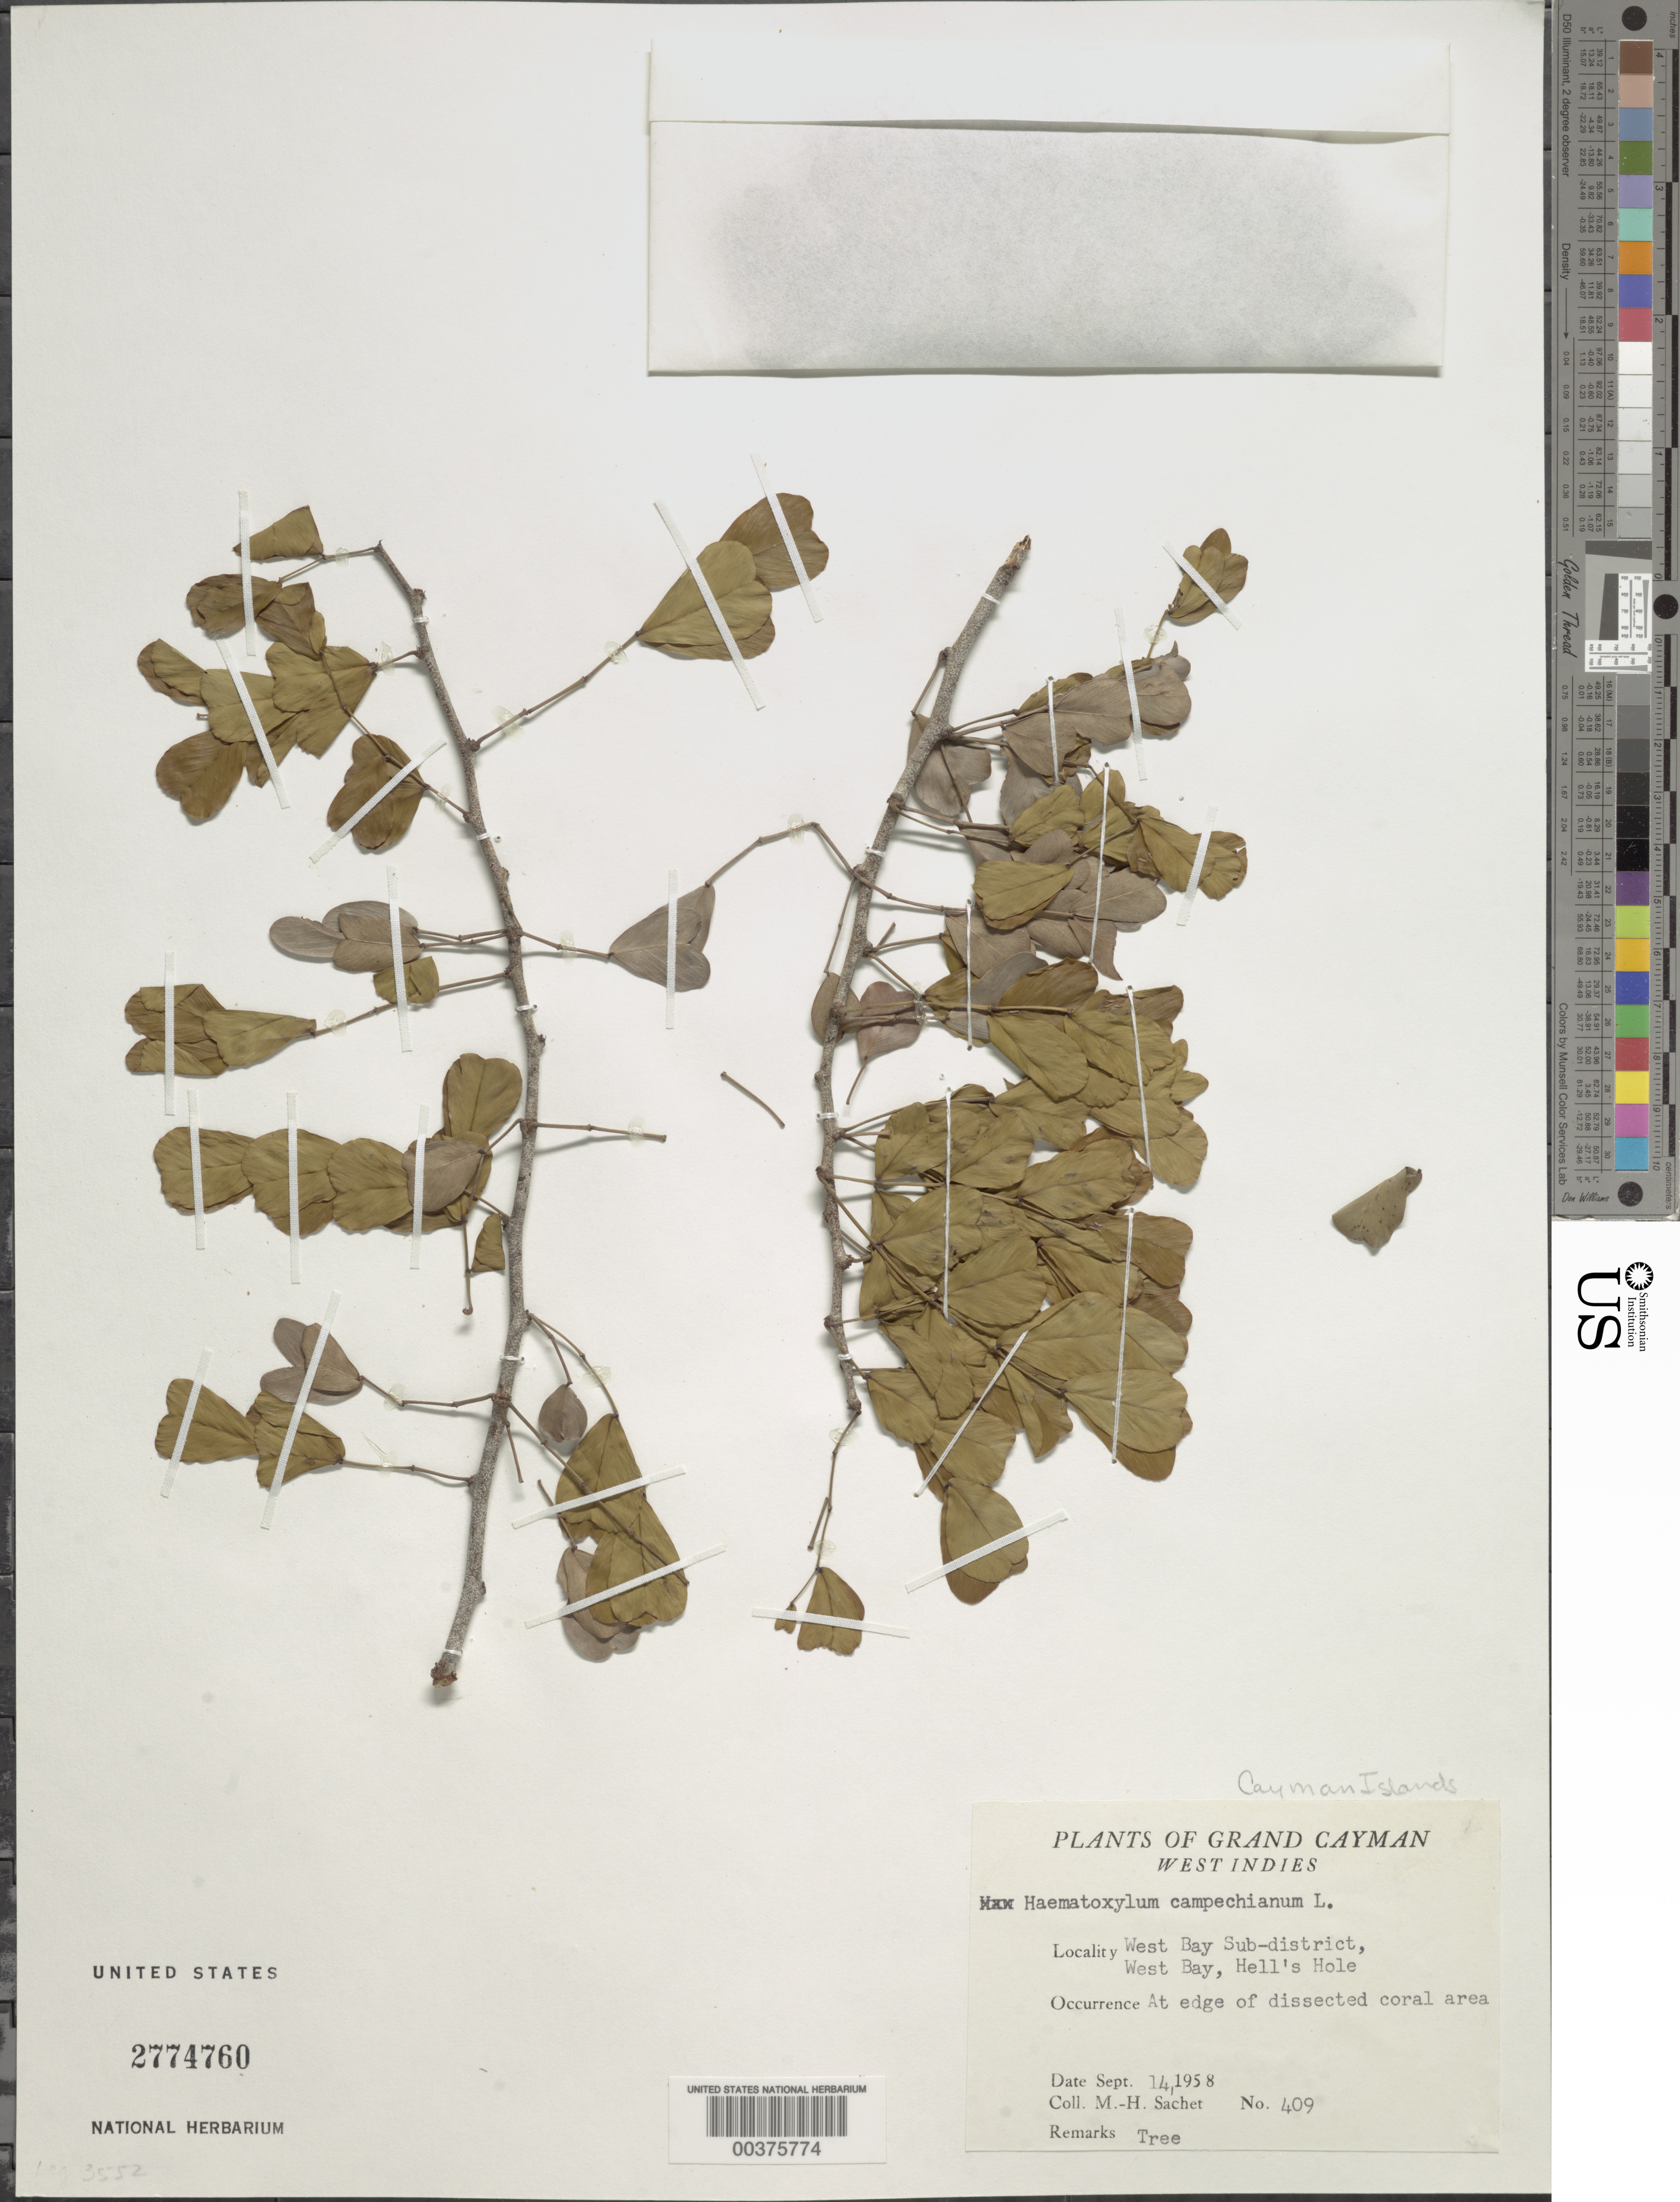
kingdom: Plantae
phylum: Tracheophyta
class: Magnoliopsida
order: Fabales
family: Fabaceae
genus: Haematoxylum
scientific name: Haematoxylum campechianum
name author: L.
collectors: M.-H. Sachet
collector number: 409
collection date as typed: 14 Sep 1958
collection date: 1958-09-14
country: Cayman Islands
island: Grand Cayman Island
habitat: At edge of dissected coral area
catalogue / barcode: US 2774760